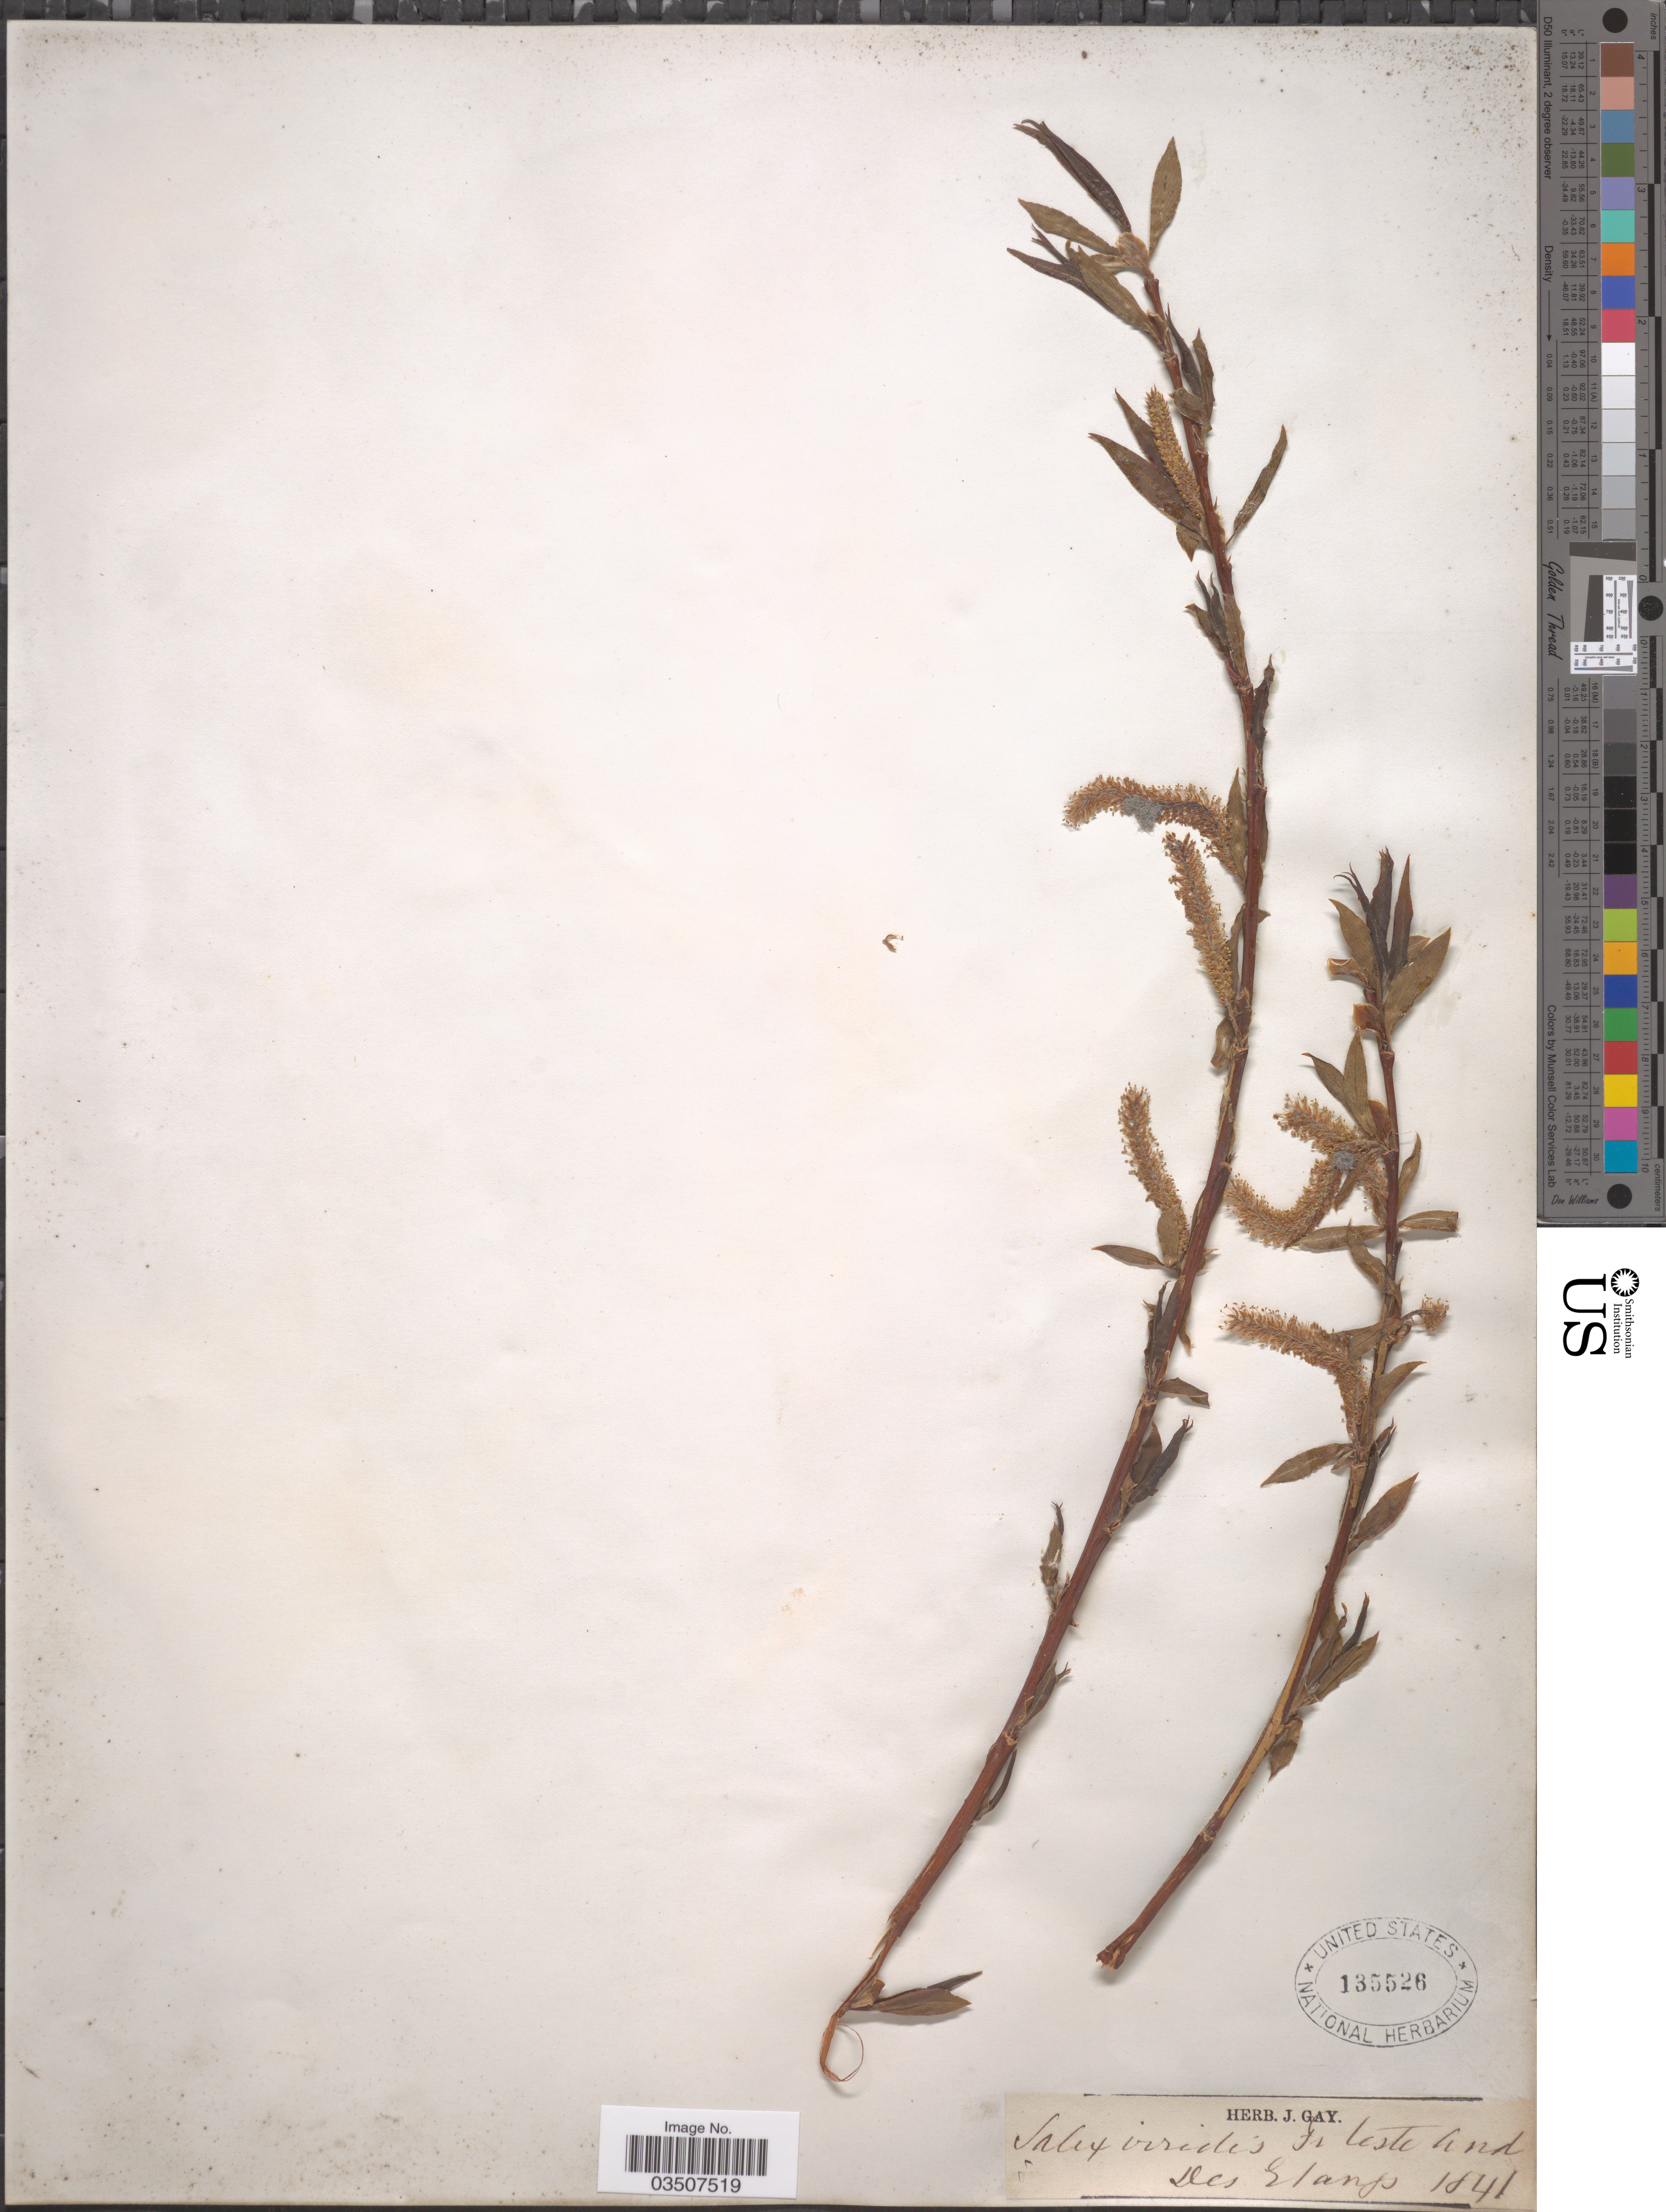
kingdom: Plantae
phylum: Tracheophyta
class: Magnoliopsida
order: Malpighiales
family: Salicaceae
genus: Salix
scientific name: Salix viridis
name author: Fr.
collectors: ex herb. J. Gay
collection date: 1841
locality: Des Etangs.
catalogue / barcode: US 135526